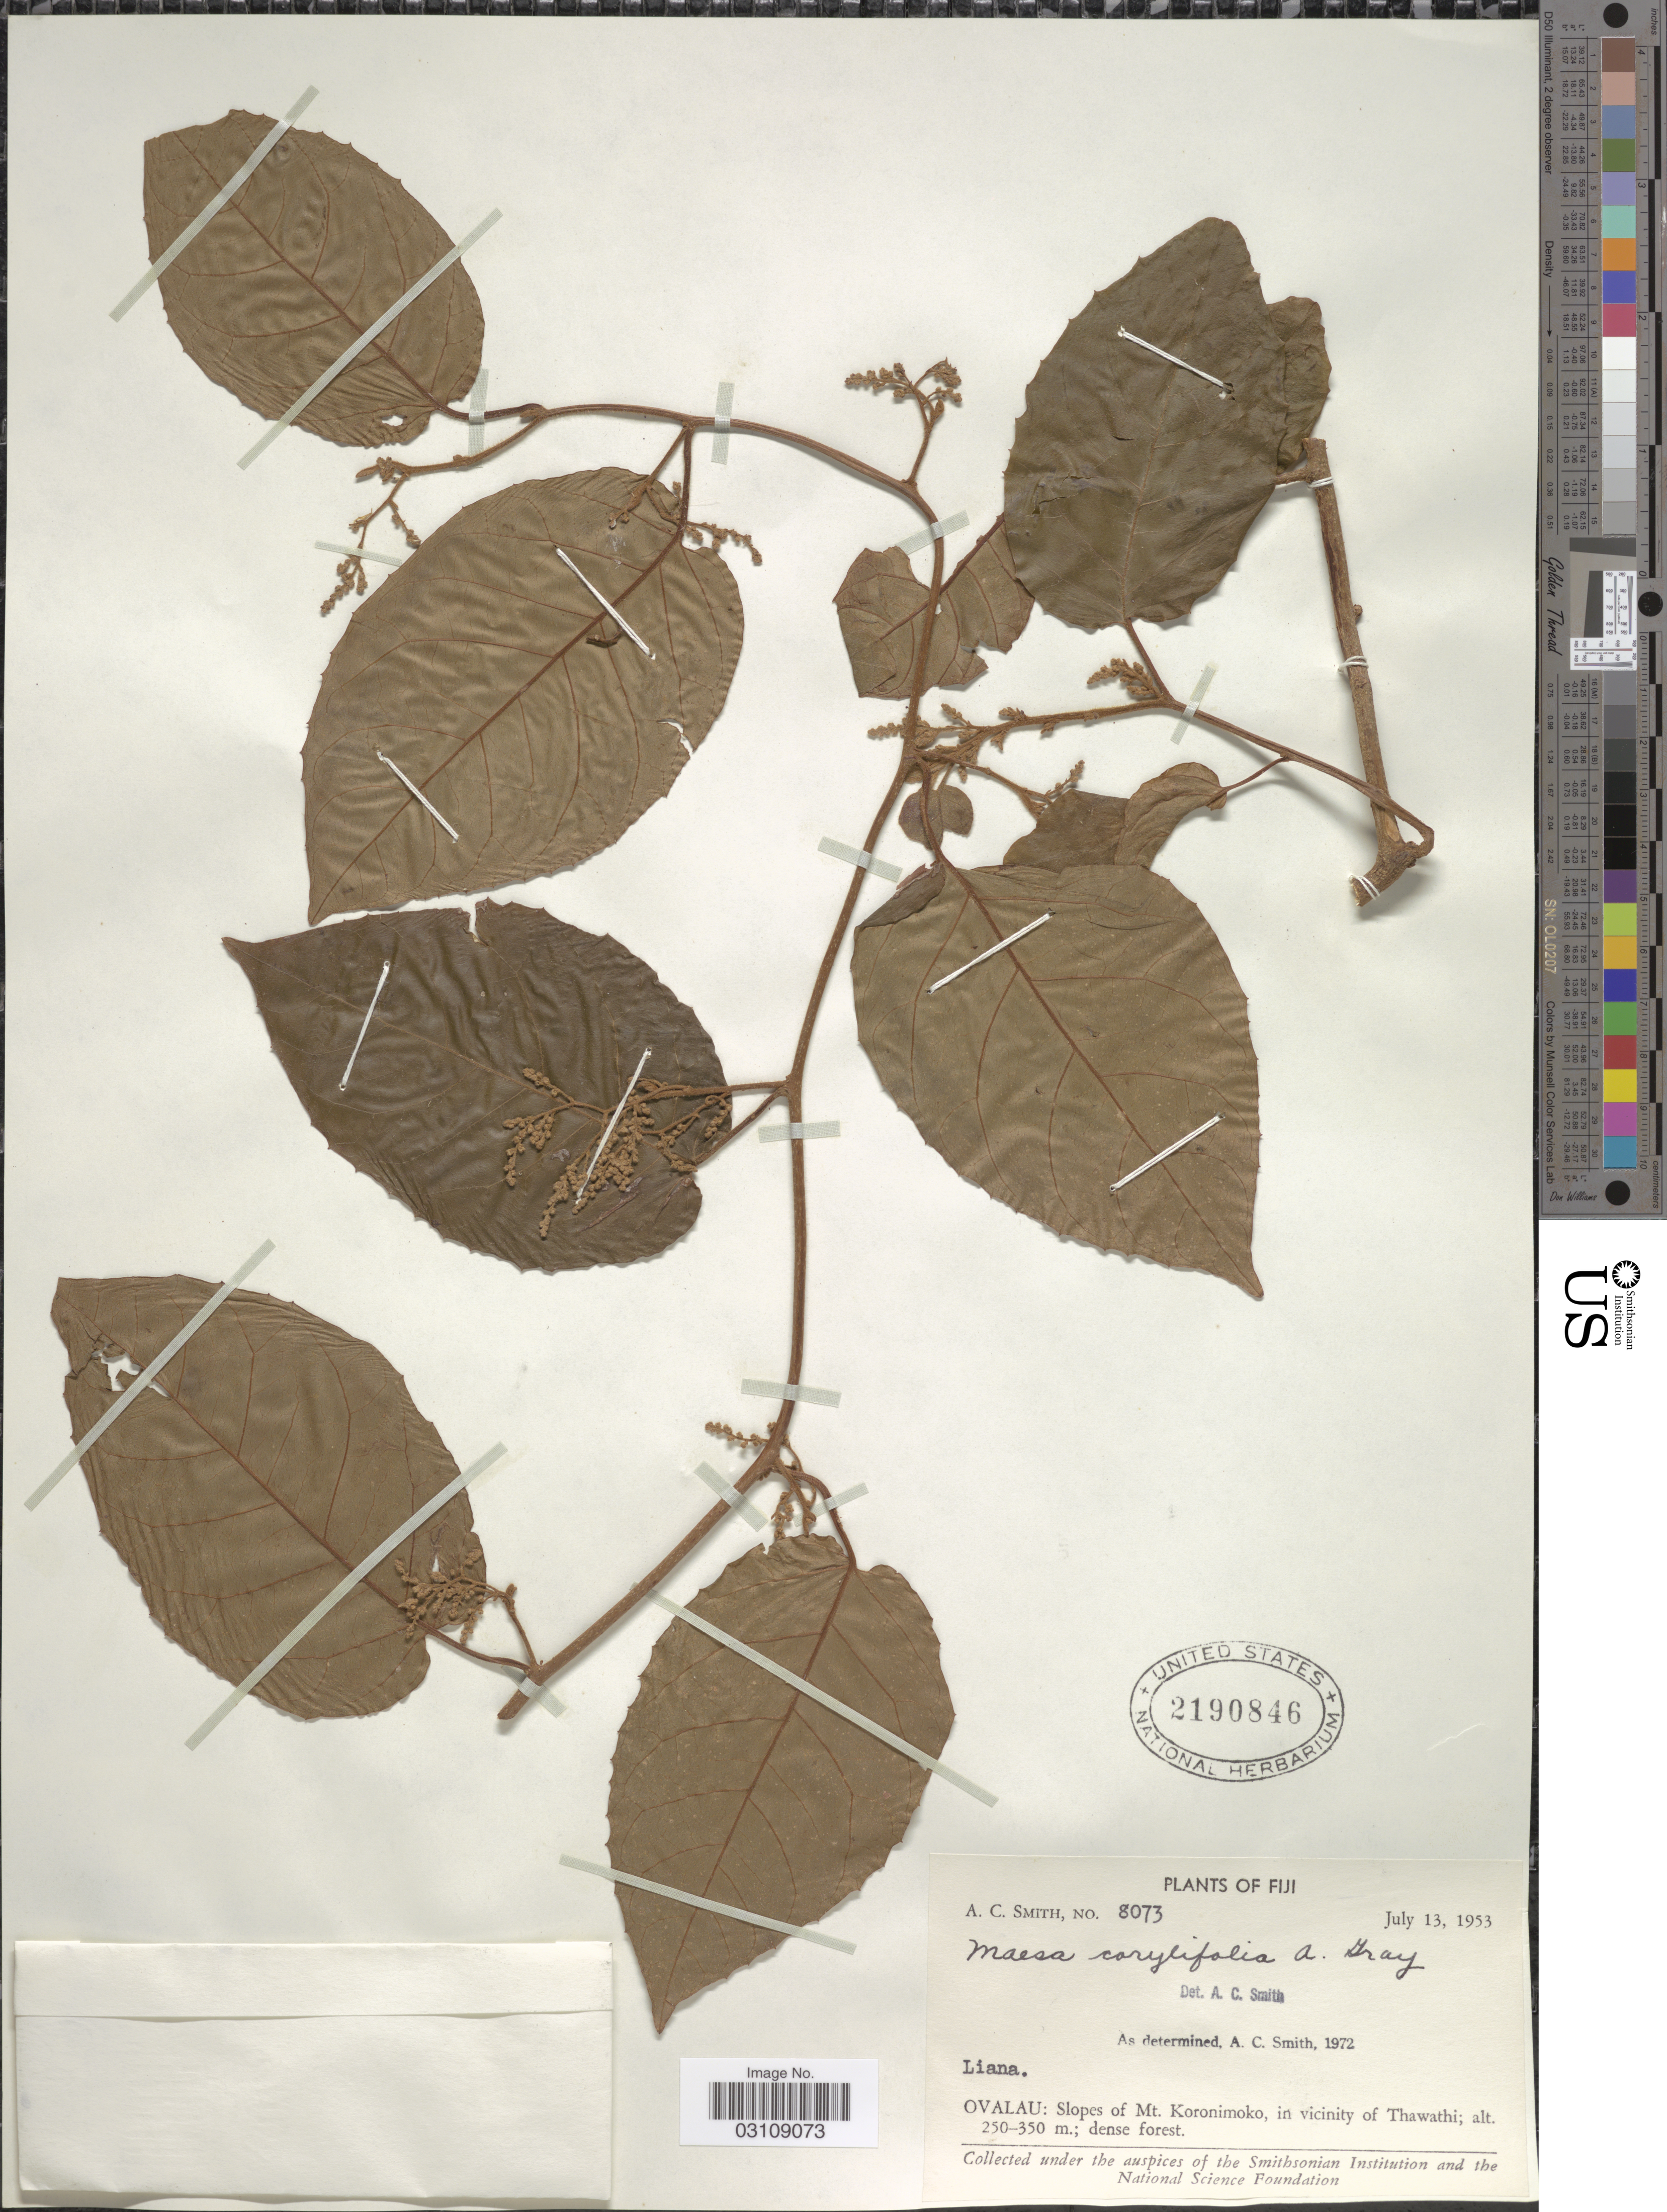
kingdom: Plantae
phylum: Tracheophyta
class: Magnoliopsida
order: Ericales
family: Primulaceae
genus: Maesa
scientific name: Maesa corylifolia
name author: A. Gray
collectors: A. C. Smith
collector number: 8073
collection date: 1953-07-13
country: Fiji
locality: Ovalau: Slopes of Mt. Koronimoko, in vicinity of Thawathi.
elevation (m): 250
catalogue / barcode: US 2190846